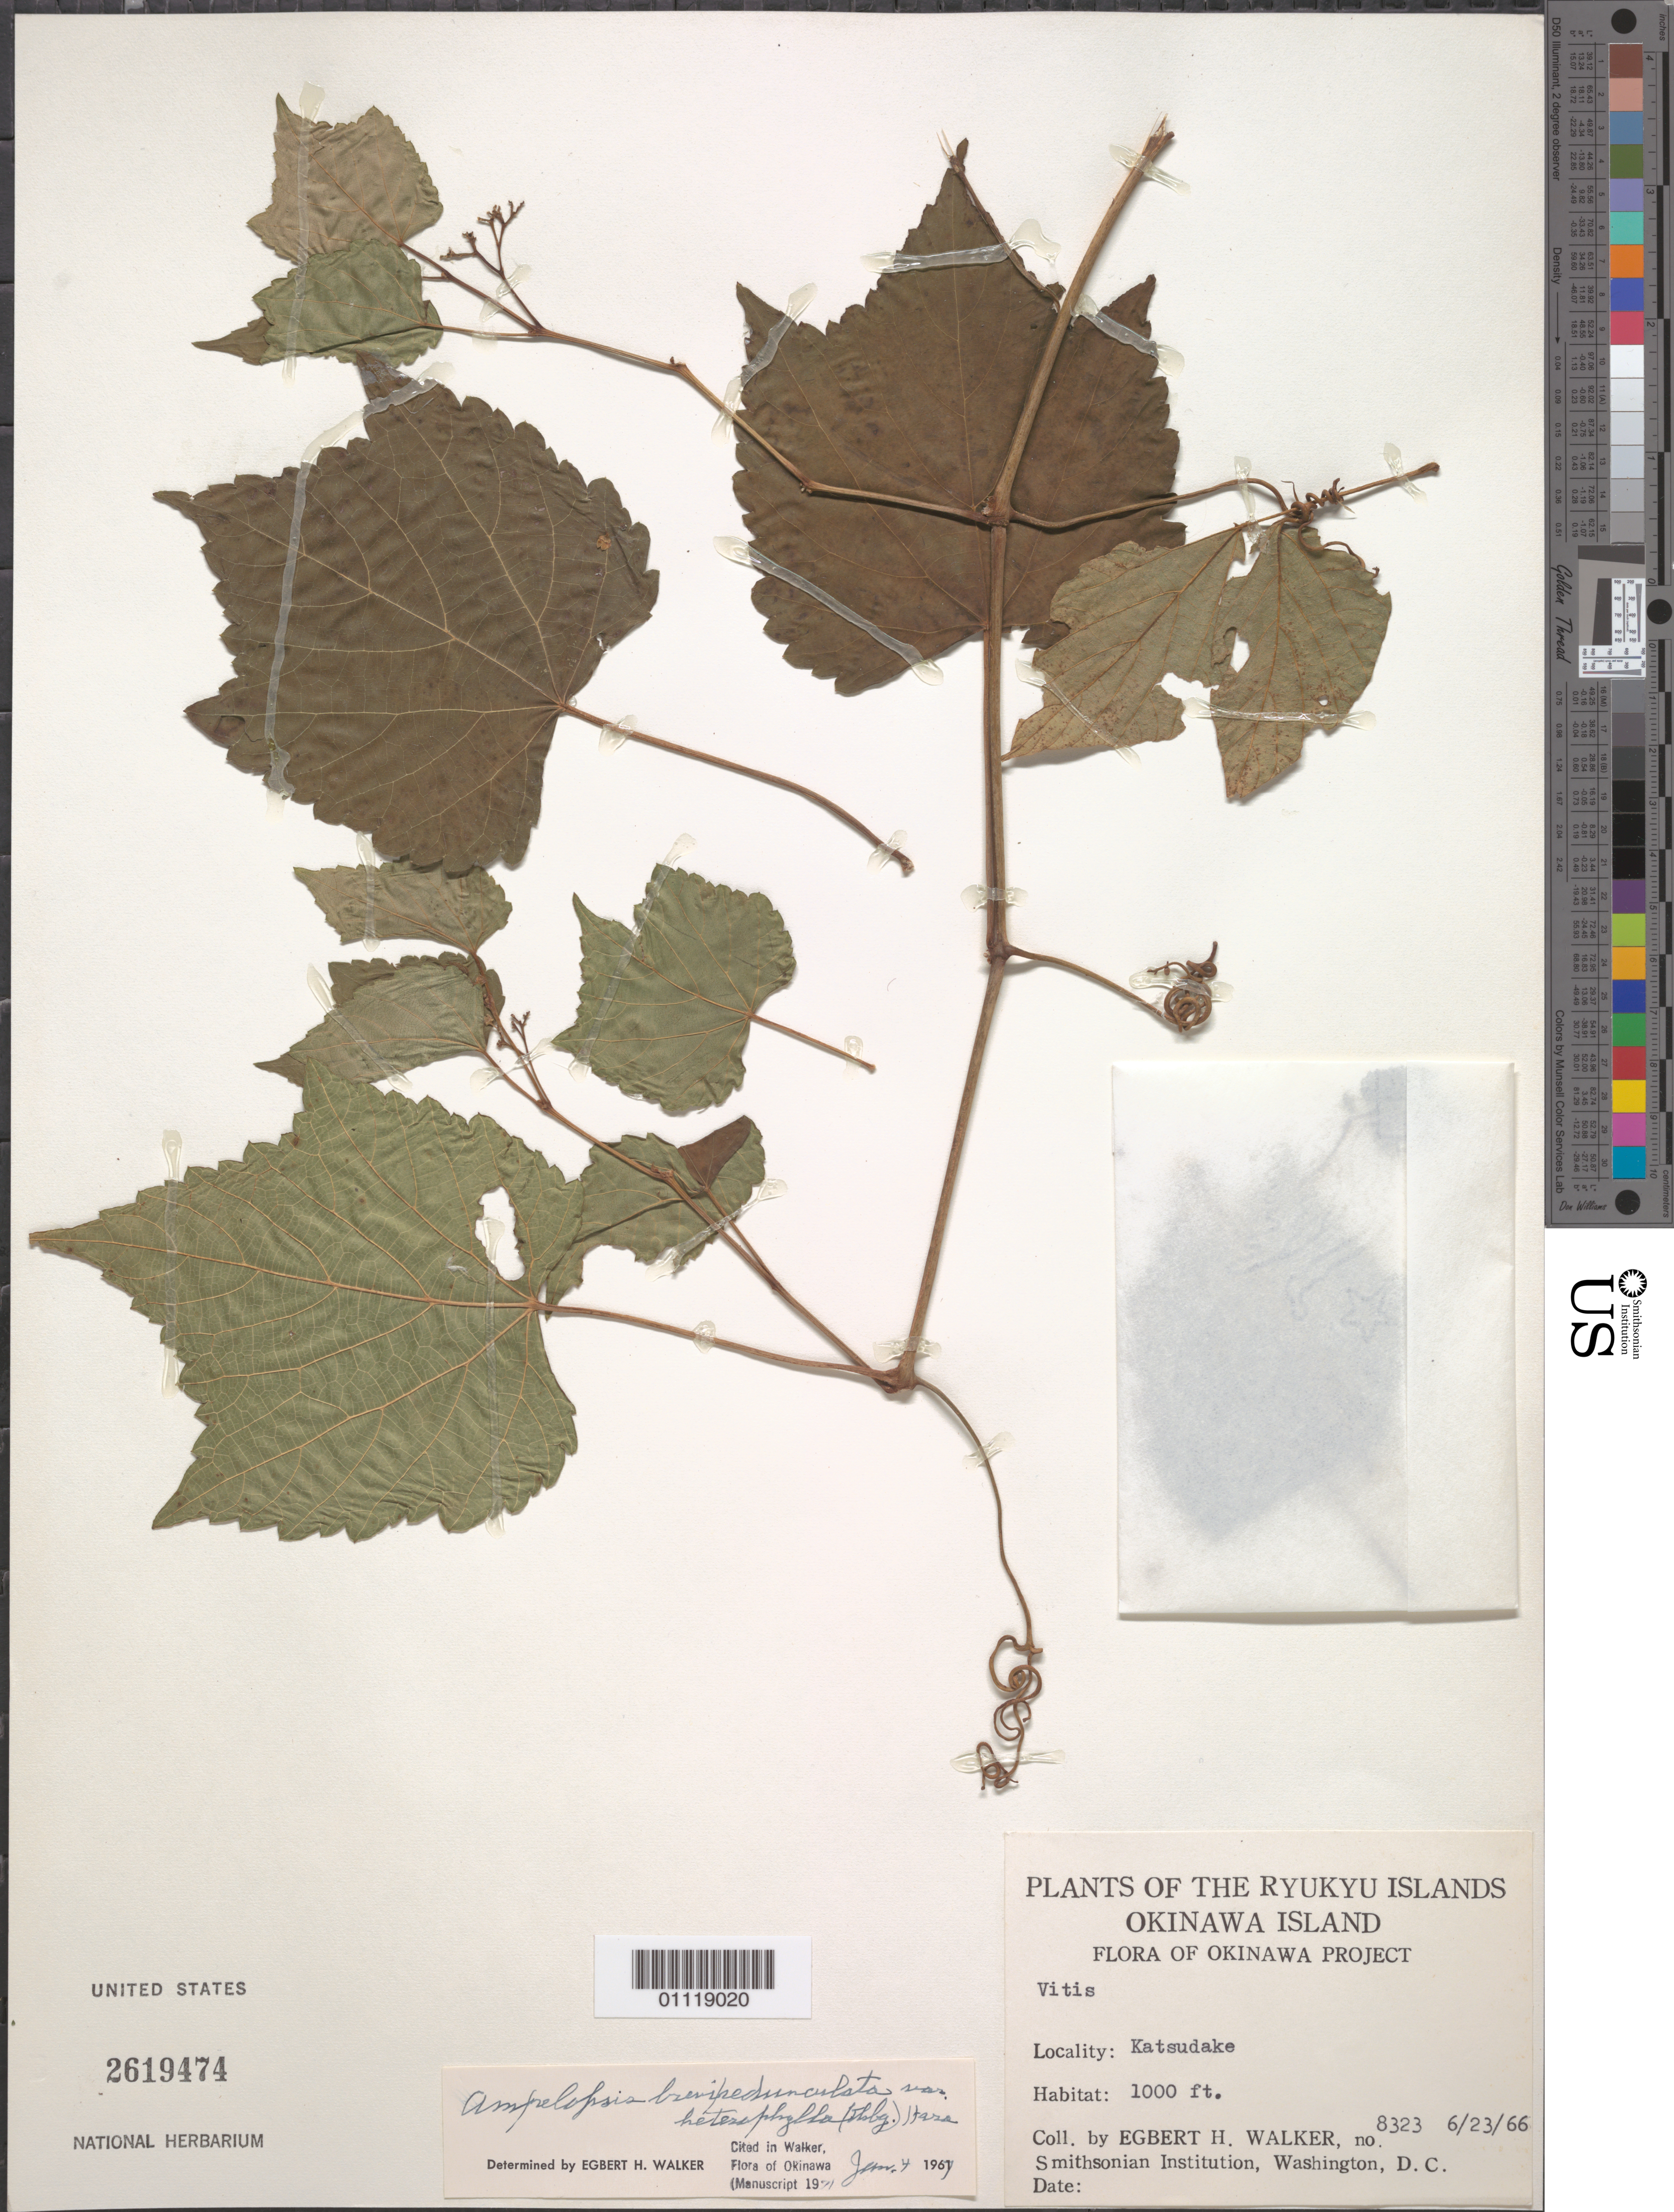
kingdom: Plantae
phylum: Tracheophyta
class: Magnoliopsida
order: Vitales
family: Vitaceae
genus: Ampelopsis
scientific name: Ampelopsis brevipedunculata var. heterophylla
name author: (Thunb.) H. Hara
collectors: E. H. Walker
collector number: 8323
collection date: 1966-06-23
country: Japan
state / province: Okinawa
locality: Ryukyu Islands; Katsudake.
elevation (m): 305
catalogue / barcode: US 2619474